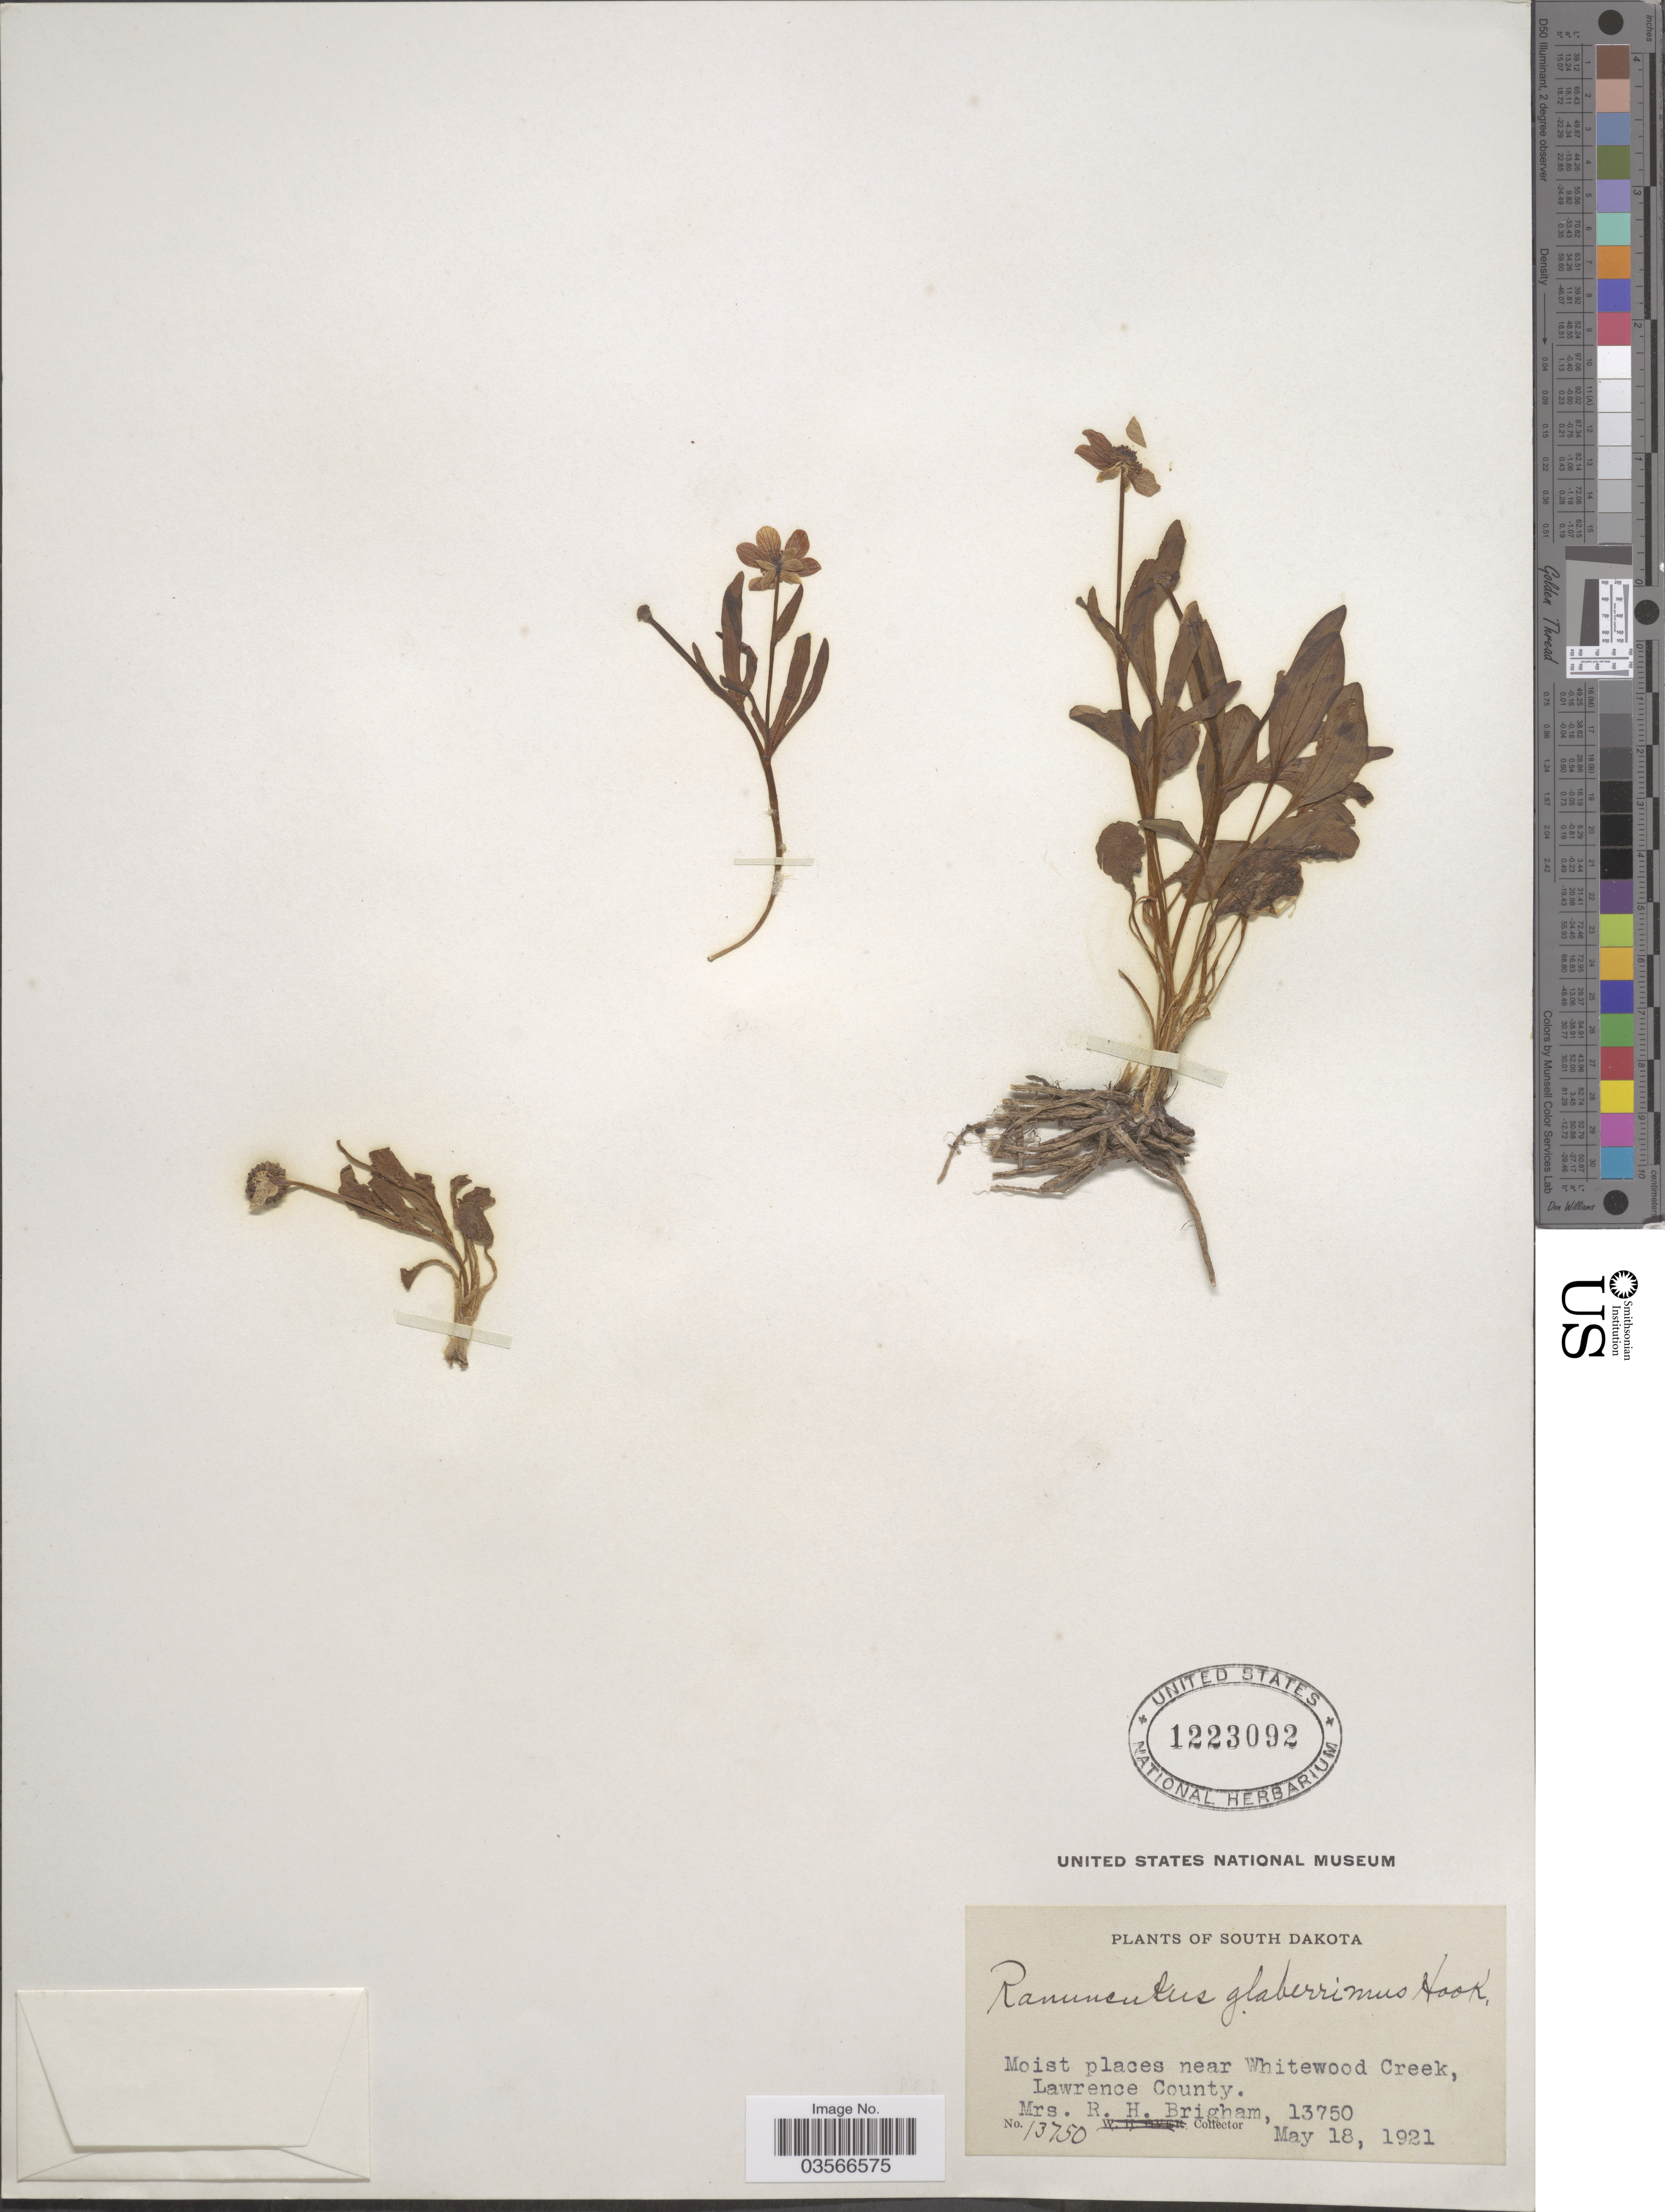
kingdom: Plantae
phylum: Tracheophyta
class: Magnoliopsida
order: Ranunculales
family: Ranunculaceae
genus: Ranunculus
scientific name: Ranunculus glaberrimus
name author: Hook.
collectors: R. Brigham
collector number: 13750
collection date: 1921-05-18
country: United States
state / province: South Dakota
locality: Moist places near Whitewood Creek, Lawrence County.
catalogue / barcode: US 1223092